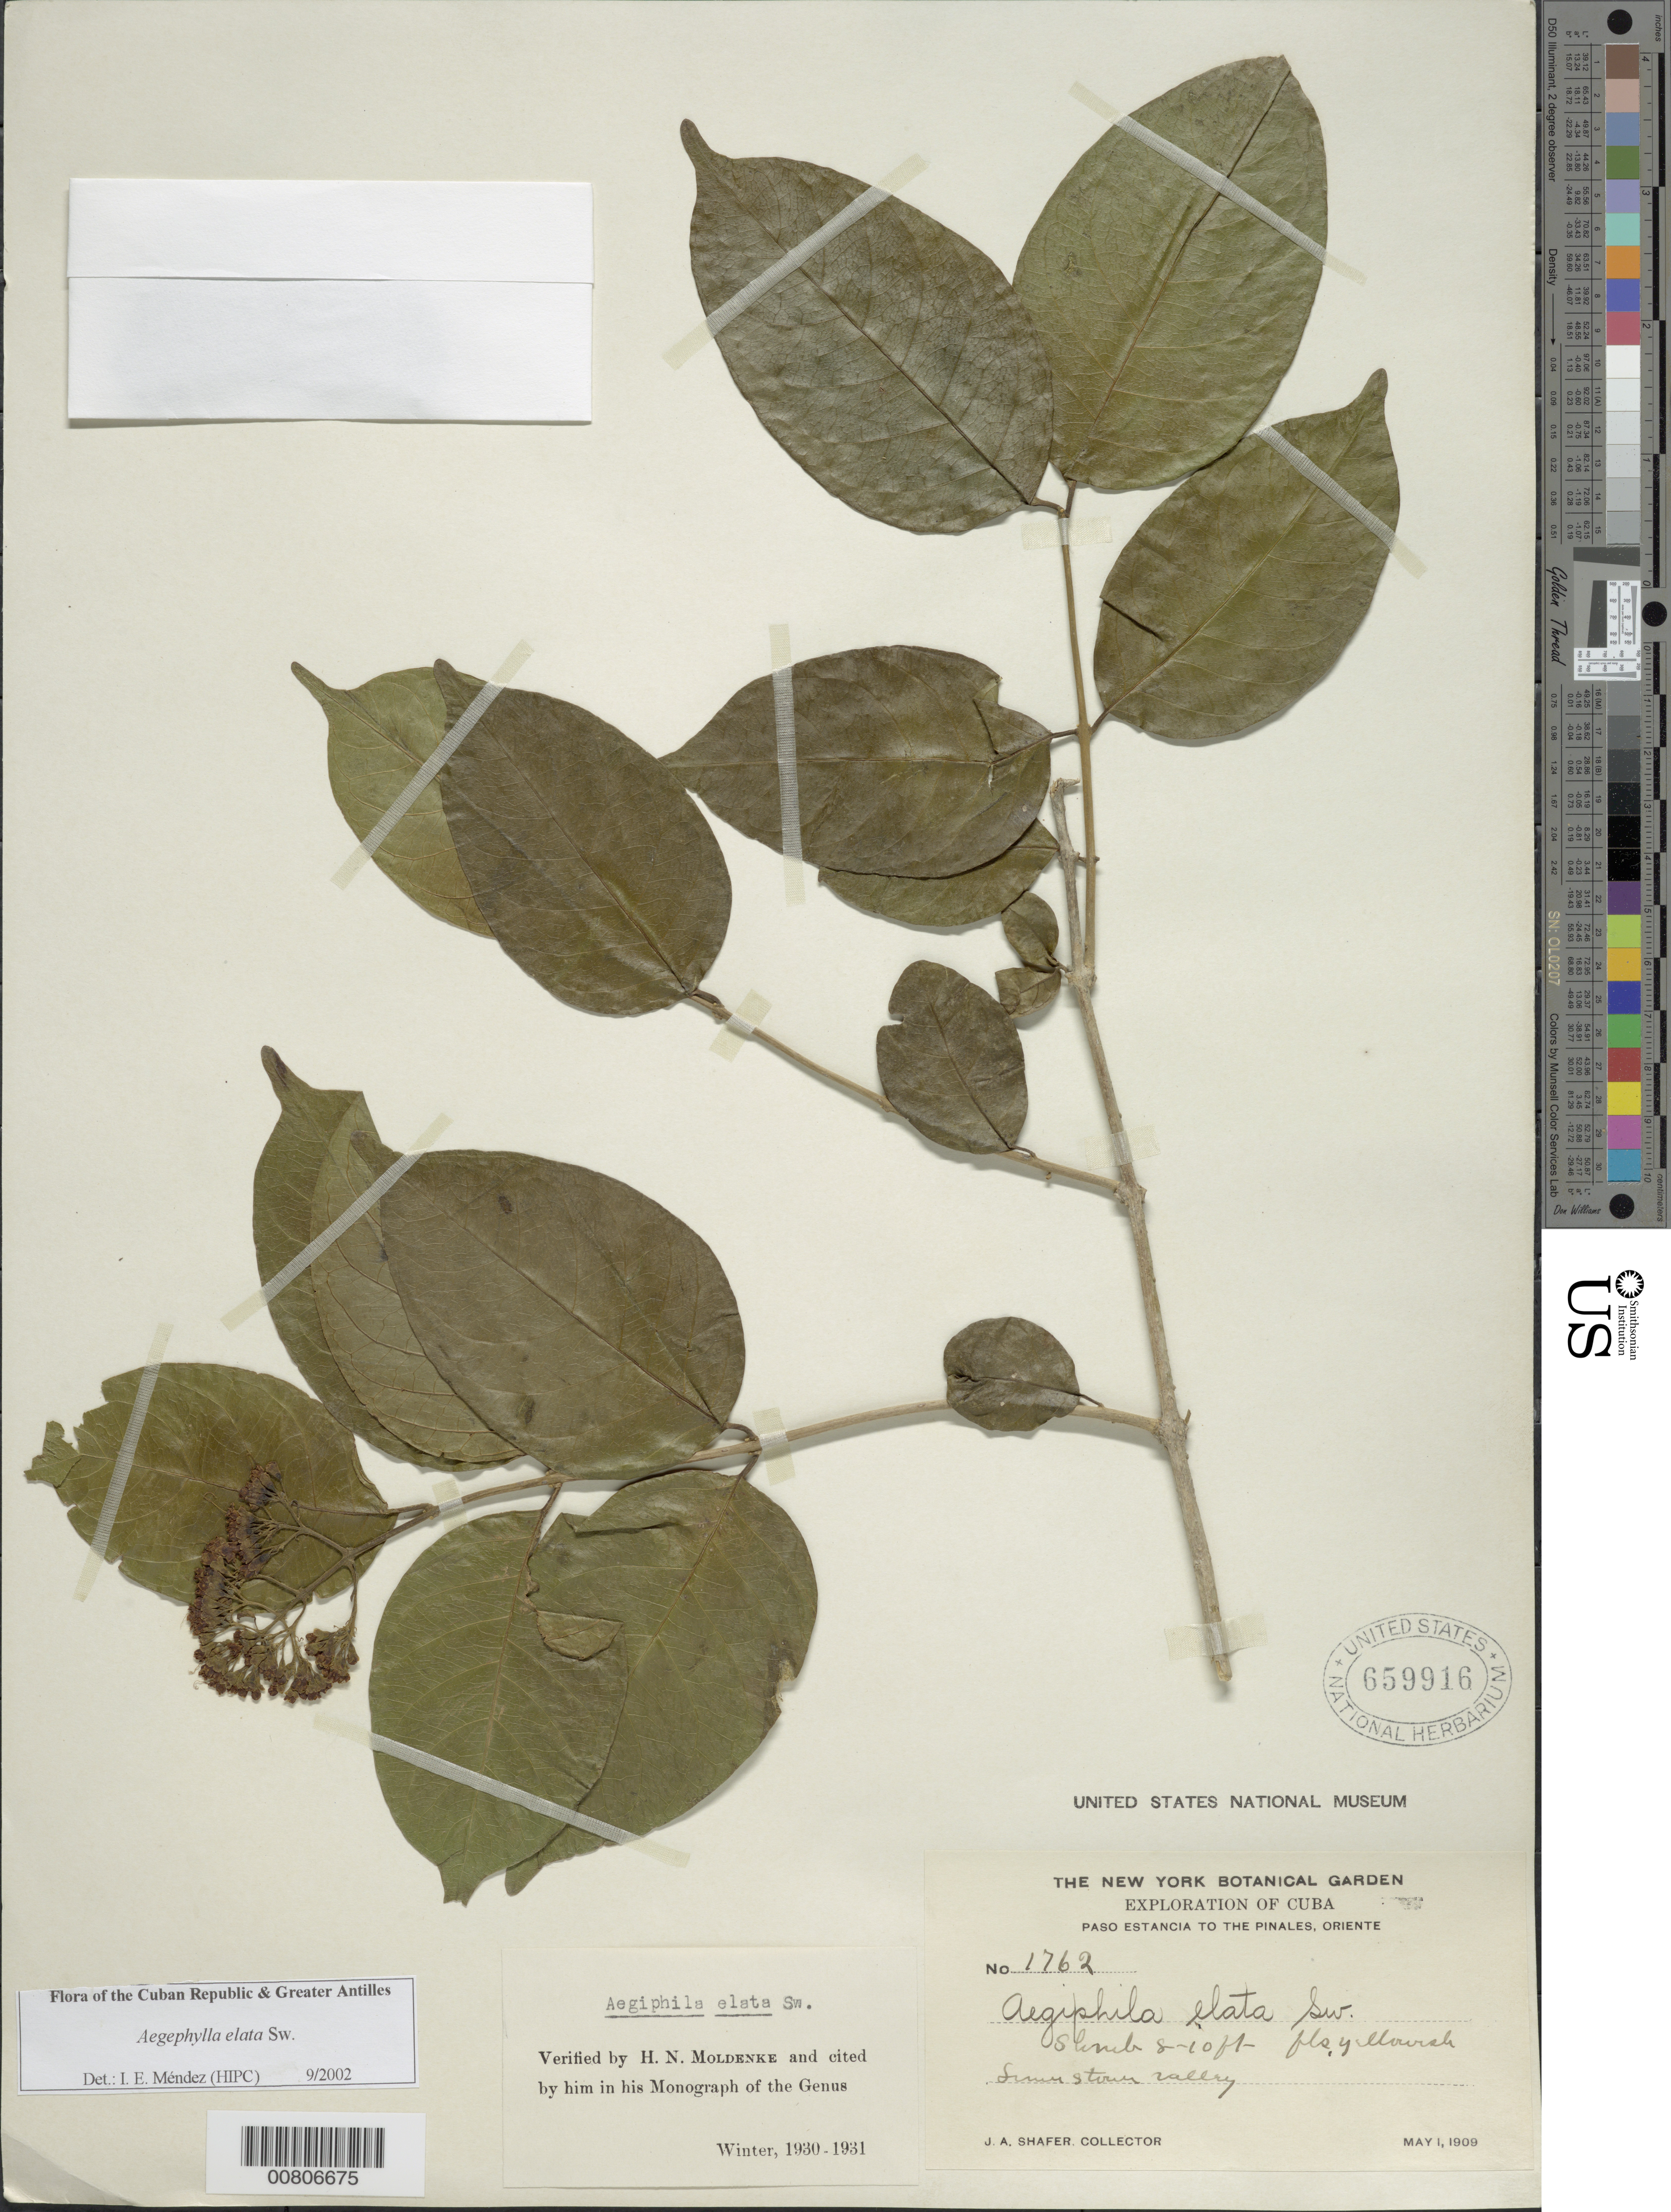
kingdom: Plantae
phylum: Tracheophyta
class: Magnoliopsida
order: Lamiales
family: Lamiaceae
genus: Aegiphila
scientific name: Aegiphila elata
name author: Sw.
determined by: Méndez, Isidro E., (HIPC)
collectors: J. A. Shafer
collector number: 1762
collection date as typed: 01 May 1909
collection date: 1909-05-01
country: Cuba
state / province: Granma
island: Cuba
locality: Paso Estancia to the Pinales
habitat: Limestone valley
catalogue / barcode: US 659916